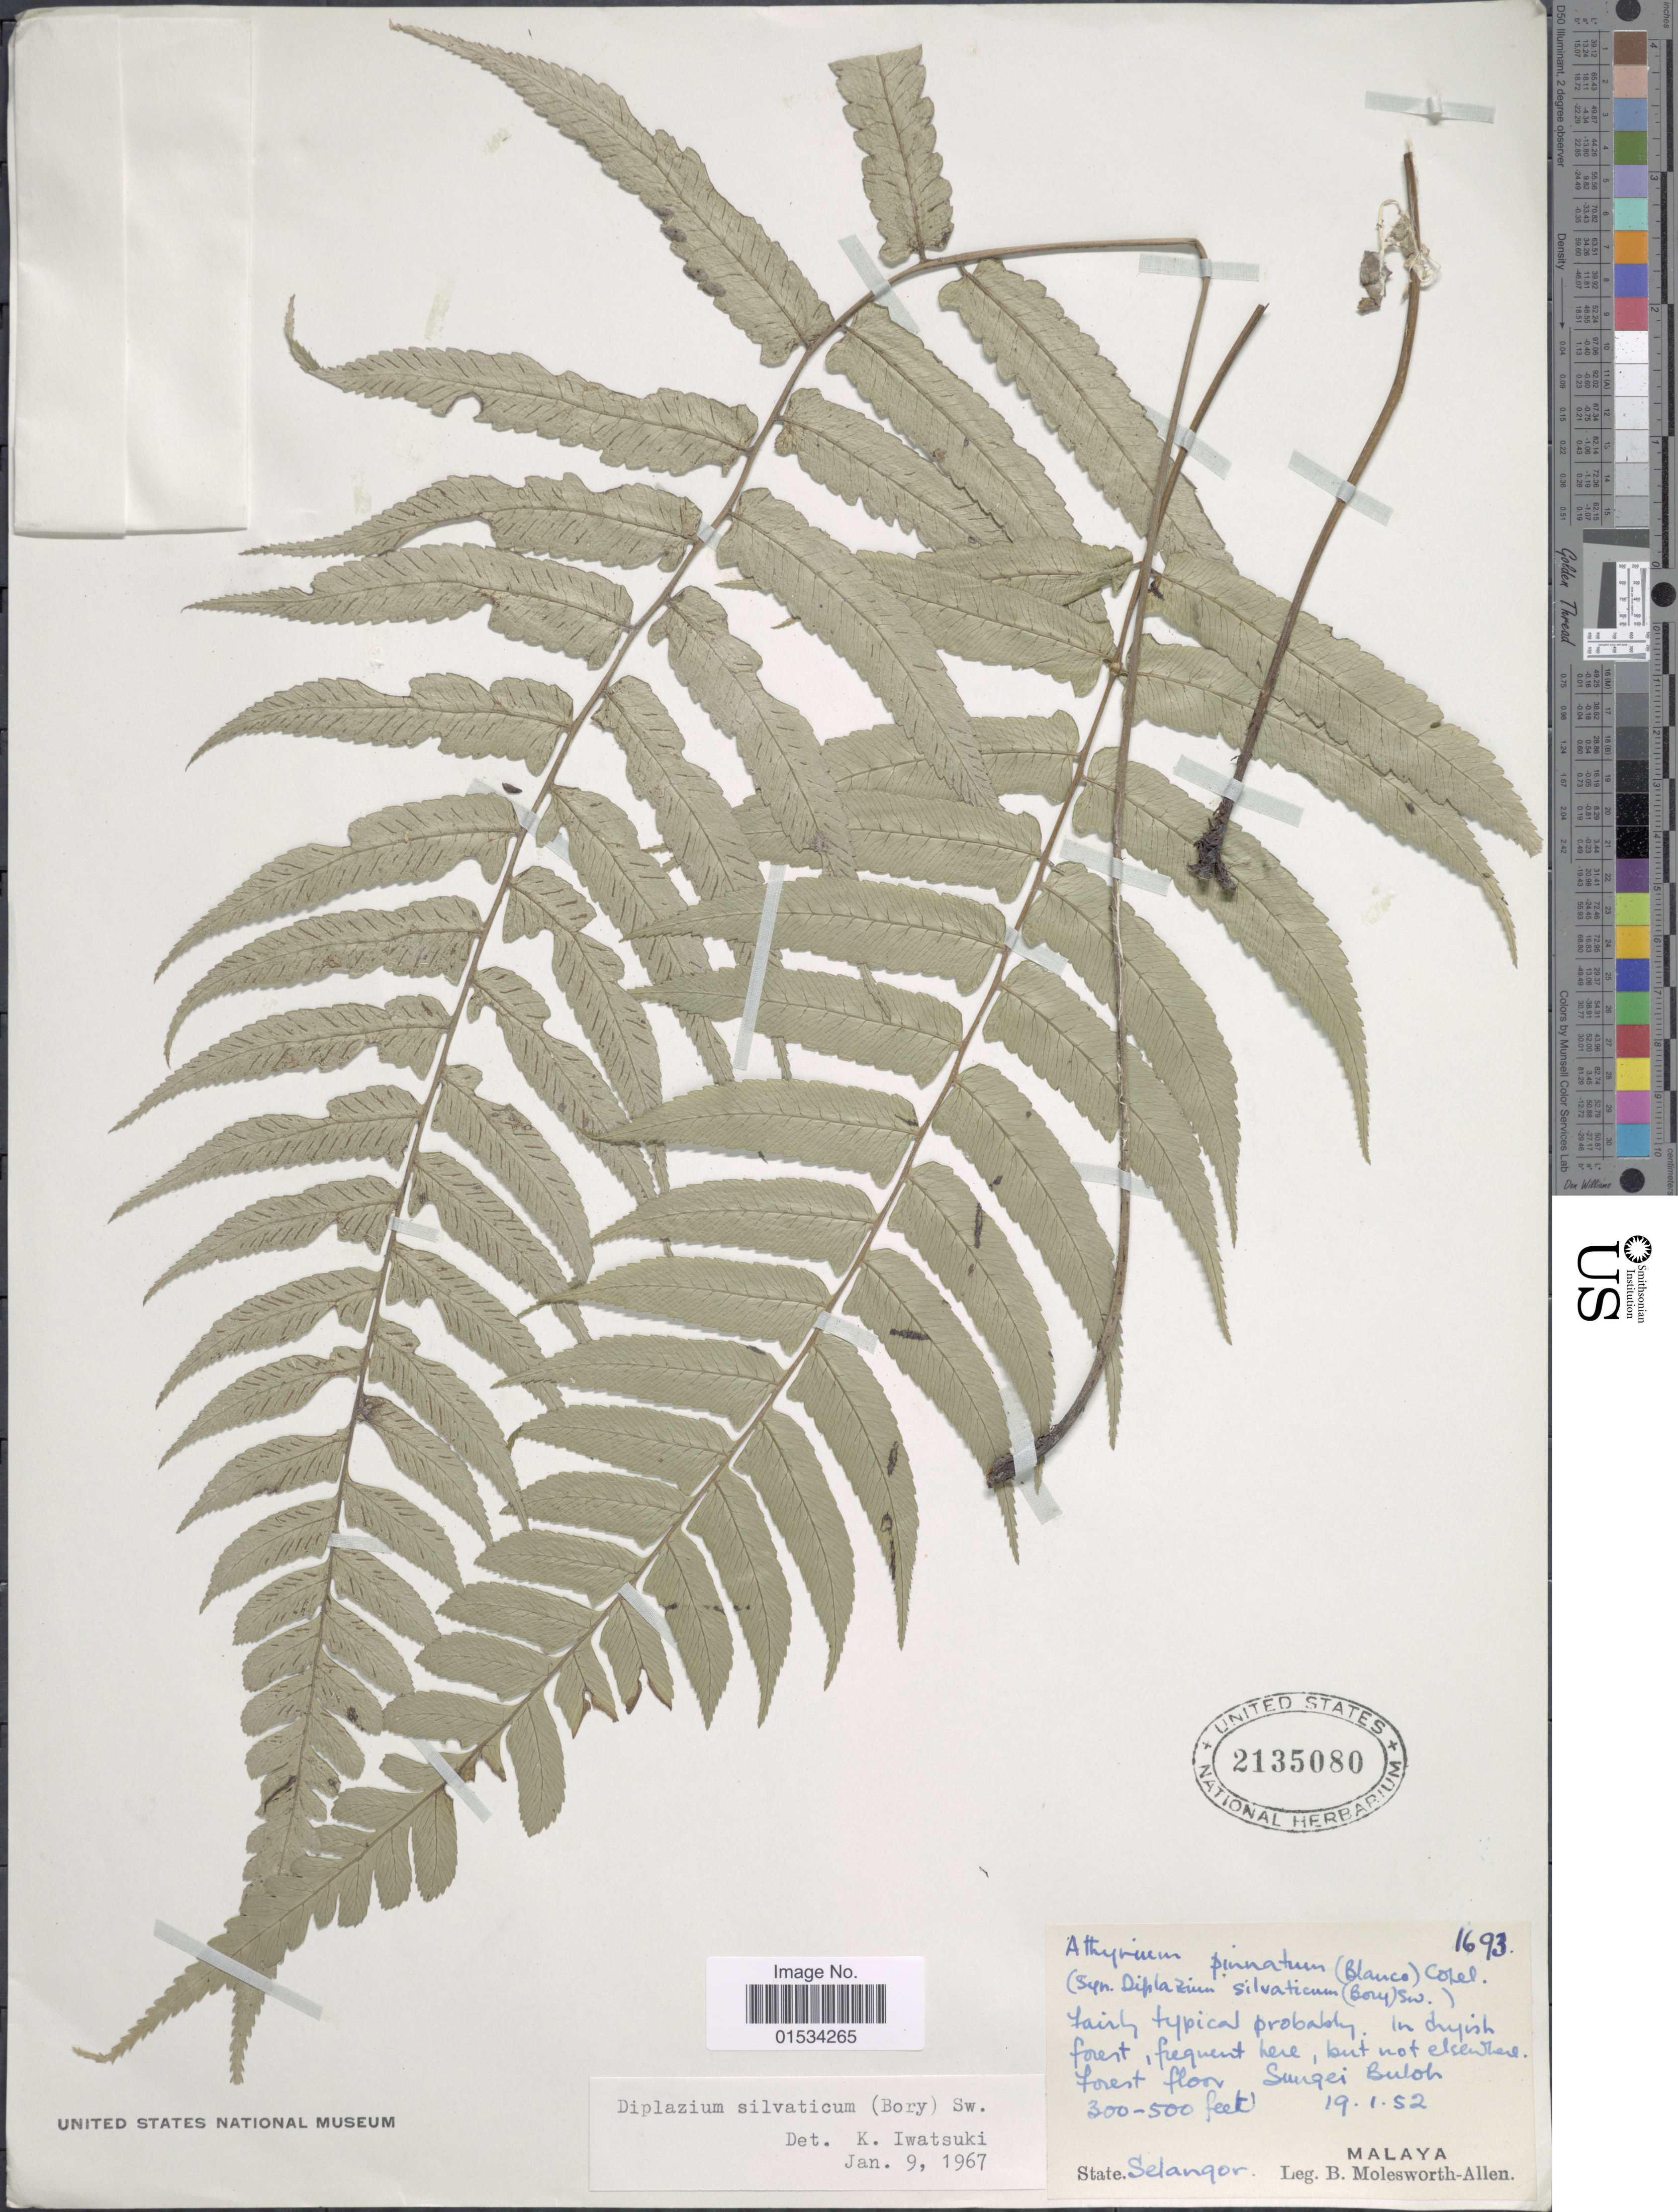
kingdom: Plantae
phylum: Tracheophyta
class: Polypodiopsida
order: Polypodiales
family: Athyriaceae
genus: Diplazium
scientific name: Diplazium silvaticum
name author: Christ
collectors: B. E. G. Molesworth-Allen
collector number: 1693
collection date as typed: Transcribed d/m/y: 19/1/52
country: Malaysia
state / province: Selangor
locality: Forest floor, Sungei Buloh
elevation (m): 91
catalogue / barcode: US 2135080